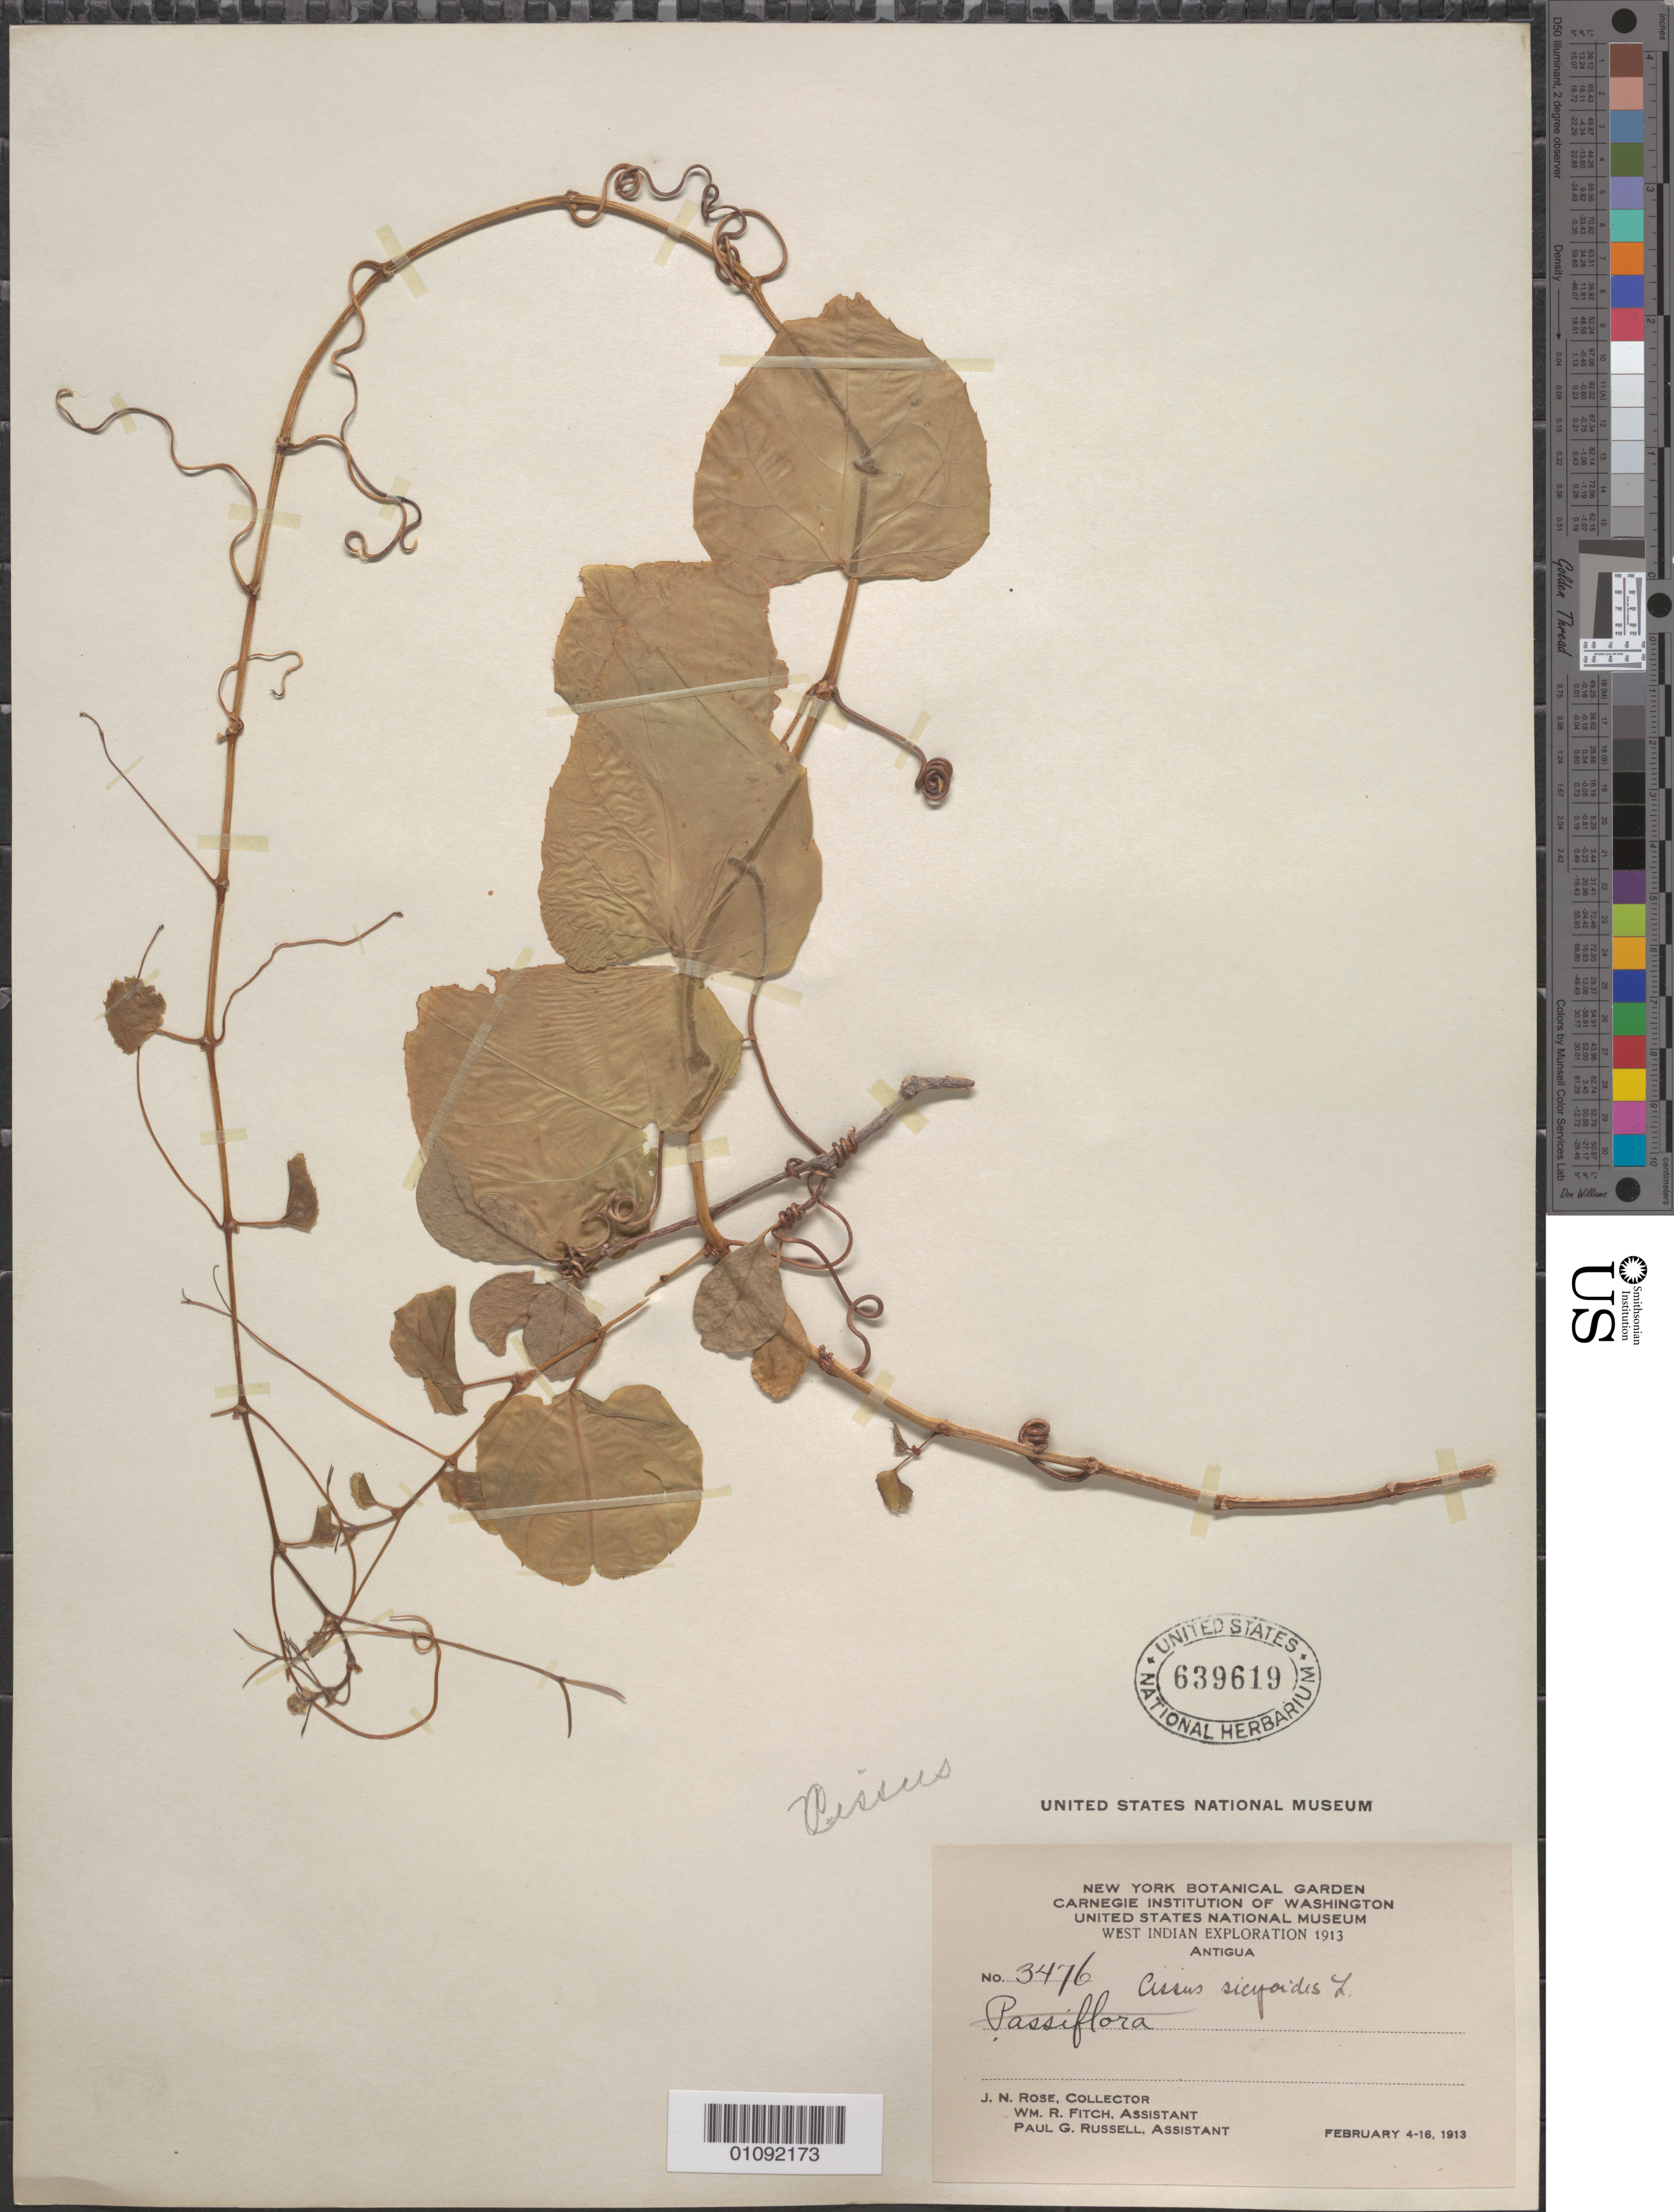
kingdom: Plantae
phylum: Tracheophyta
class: Magnoliopsida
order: Vitales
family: Vitaceae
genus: Cissus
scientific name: Cissus verticillata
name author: (L.) Nicolson & C.E. Jarvis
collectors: J. N. Rose, W. R. Fitch & P. G. Russell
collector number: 3476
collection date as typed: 04 Feb 1913 to 16 Feb 1913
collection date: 1913-02-04/1913-02-16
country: Antigua and Barbuda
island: Antigua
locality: Antigua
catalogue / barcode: US 639619